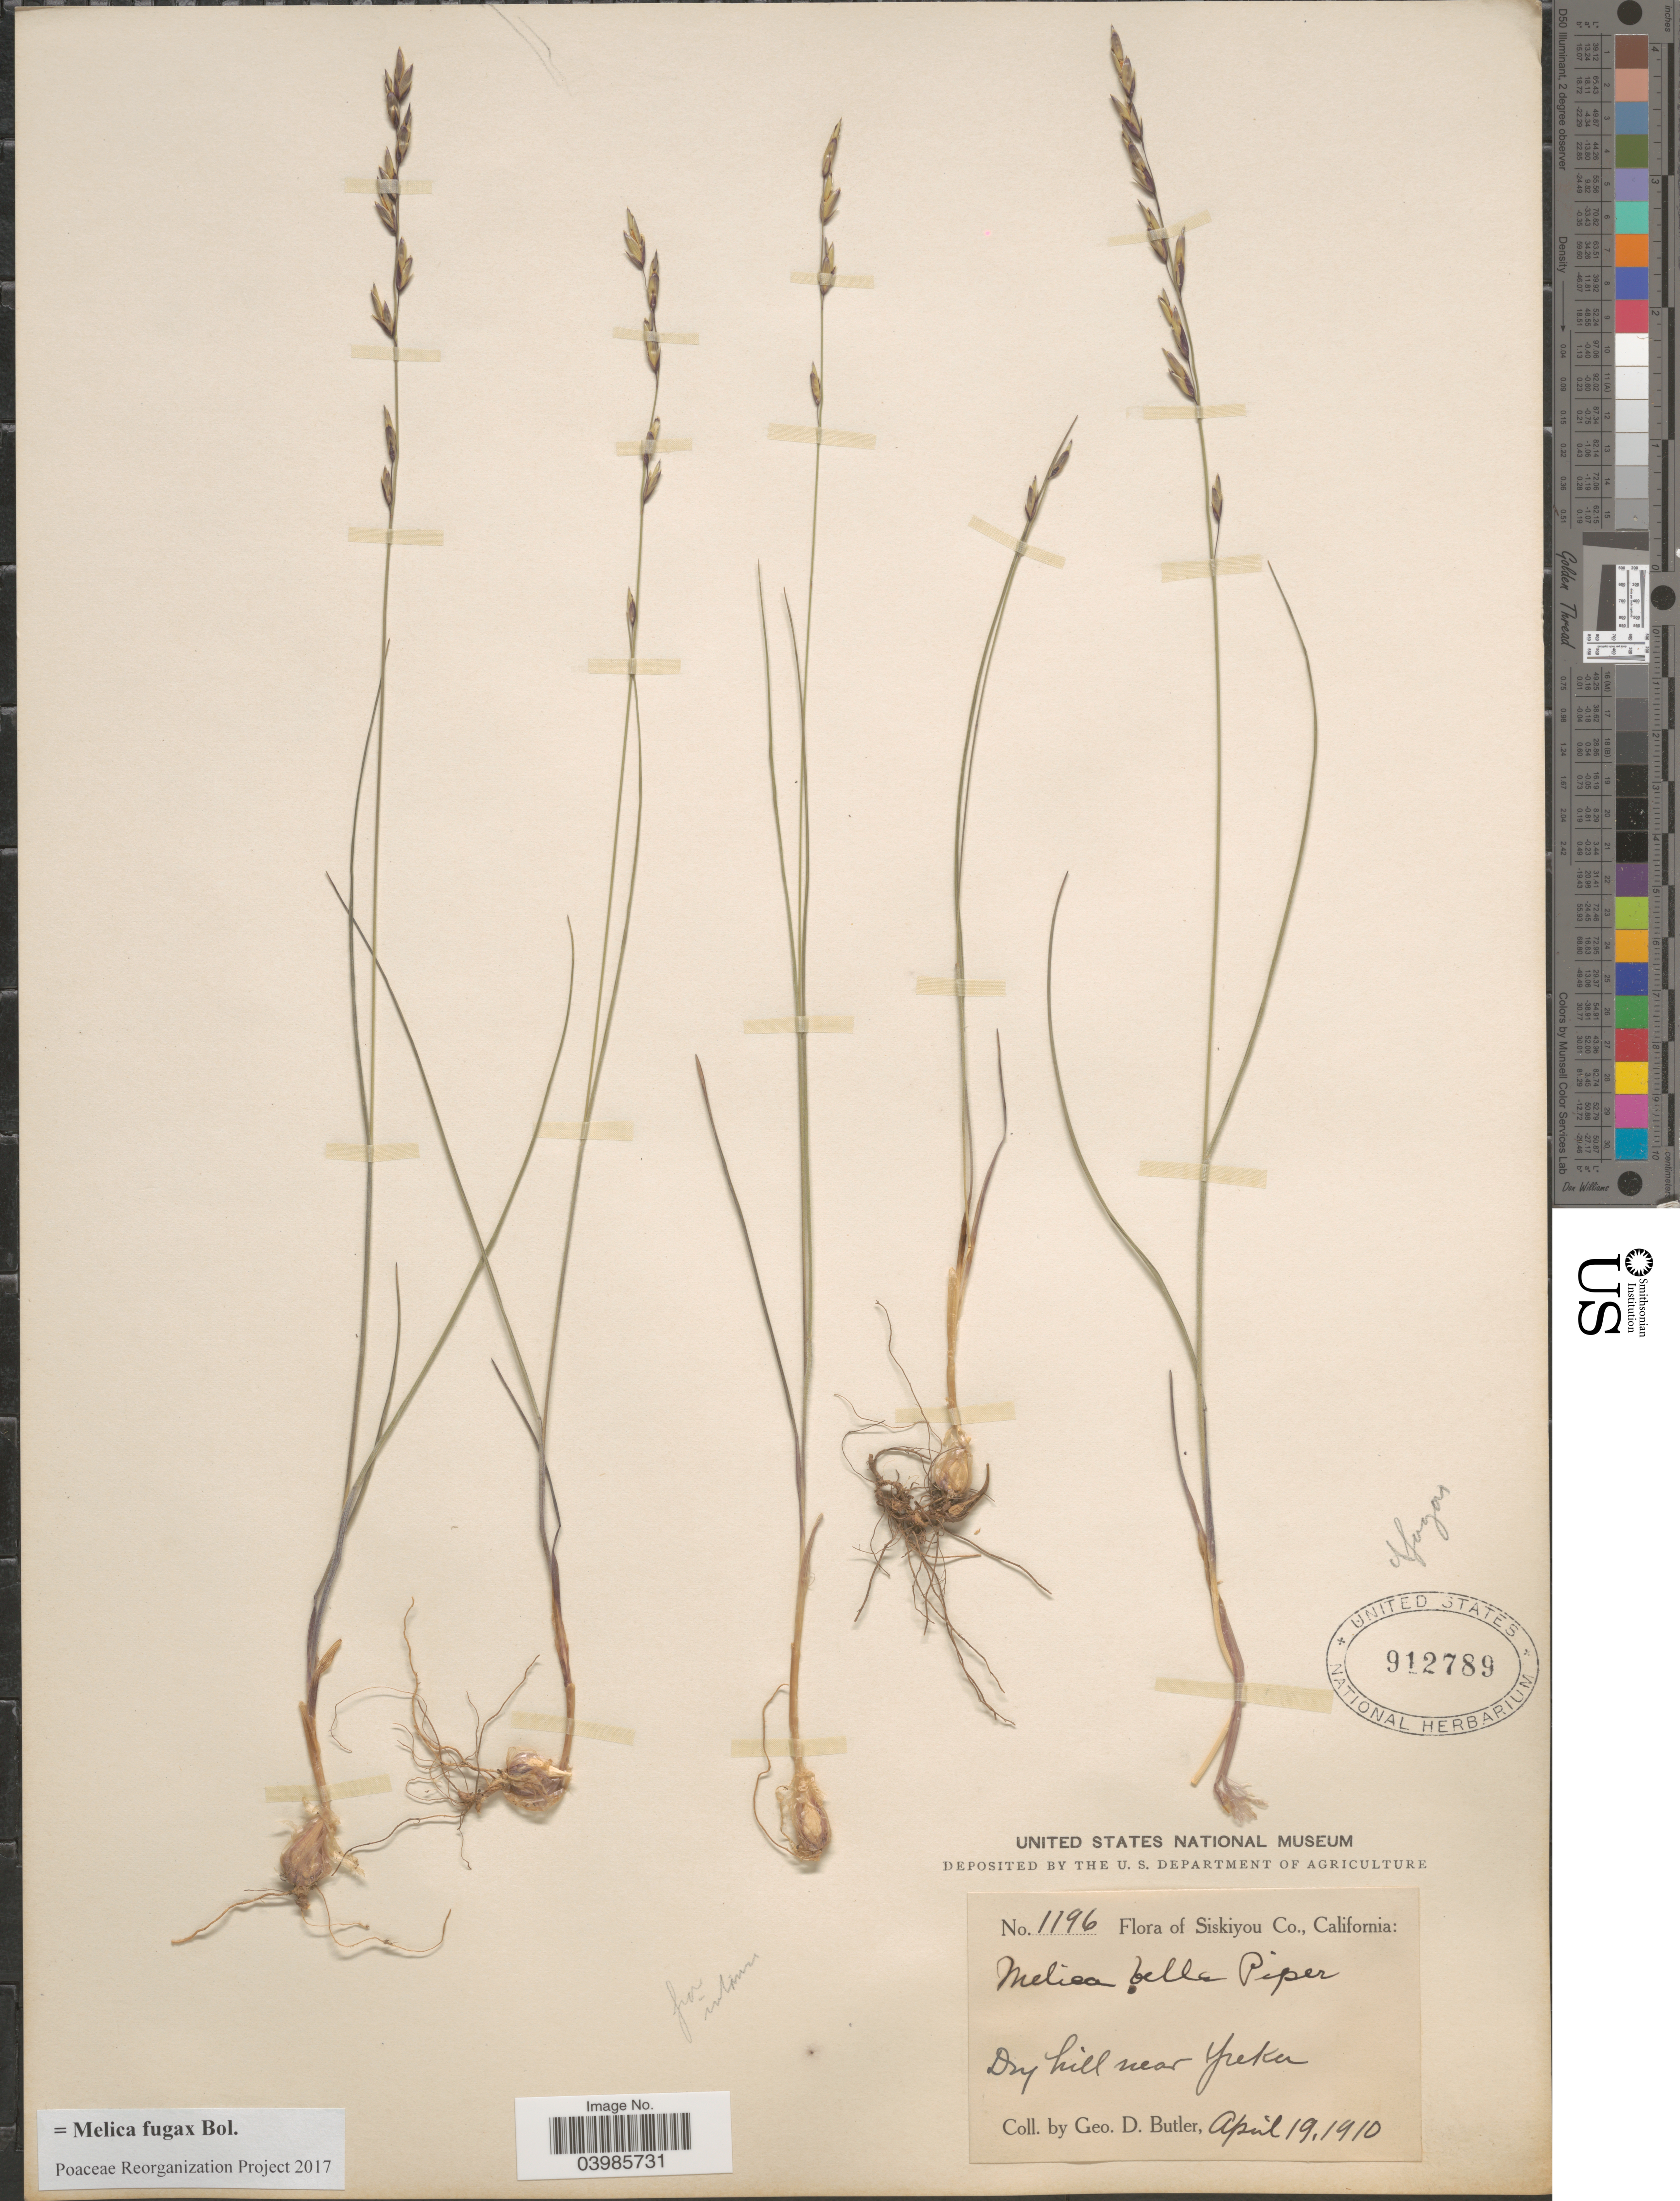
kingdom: Plantae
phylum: Tracheophyta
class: Liliopsida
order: Poales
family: Poaceae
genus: Melica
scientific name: Melica fugax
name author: Bol.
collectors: G. D. Butler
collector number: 1196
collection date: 1910-04-19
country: United States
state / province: California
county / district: Siskiyou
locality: Siskiyou Co. Dry hill near Yreka.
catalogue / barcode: US 912789